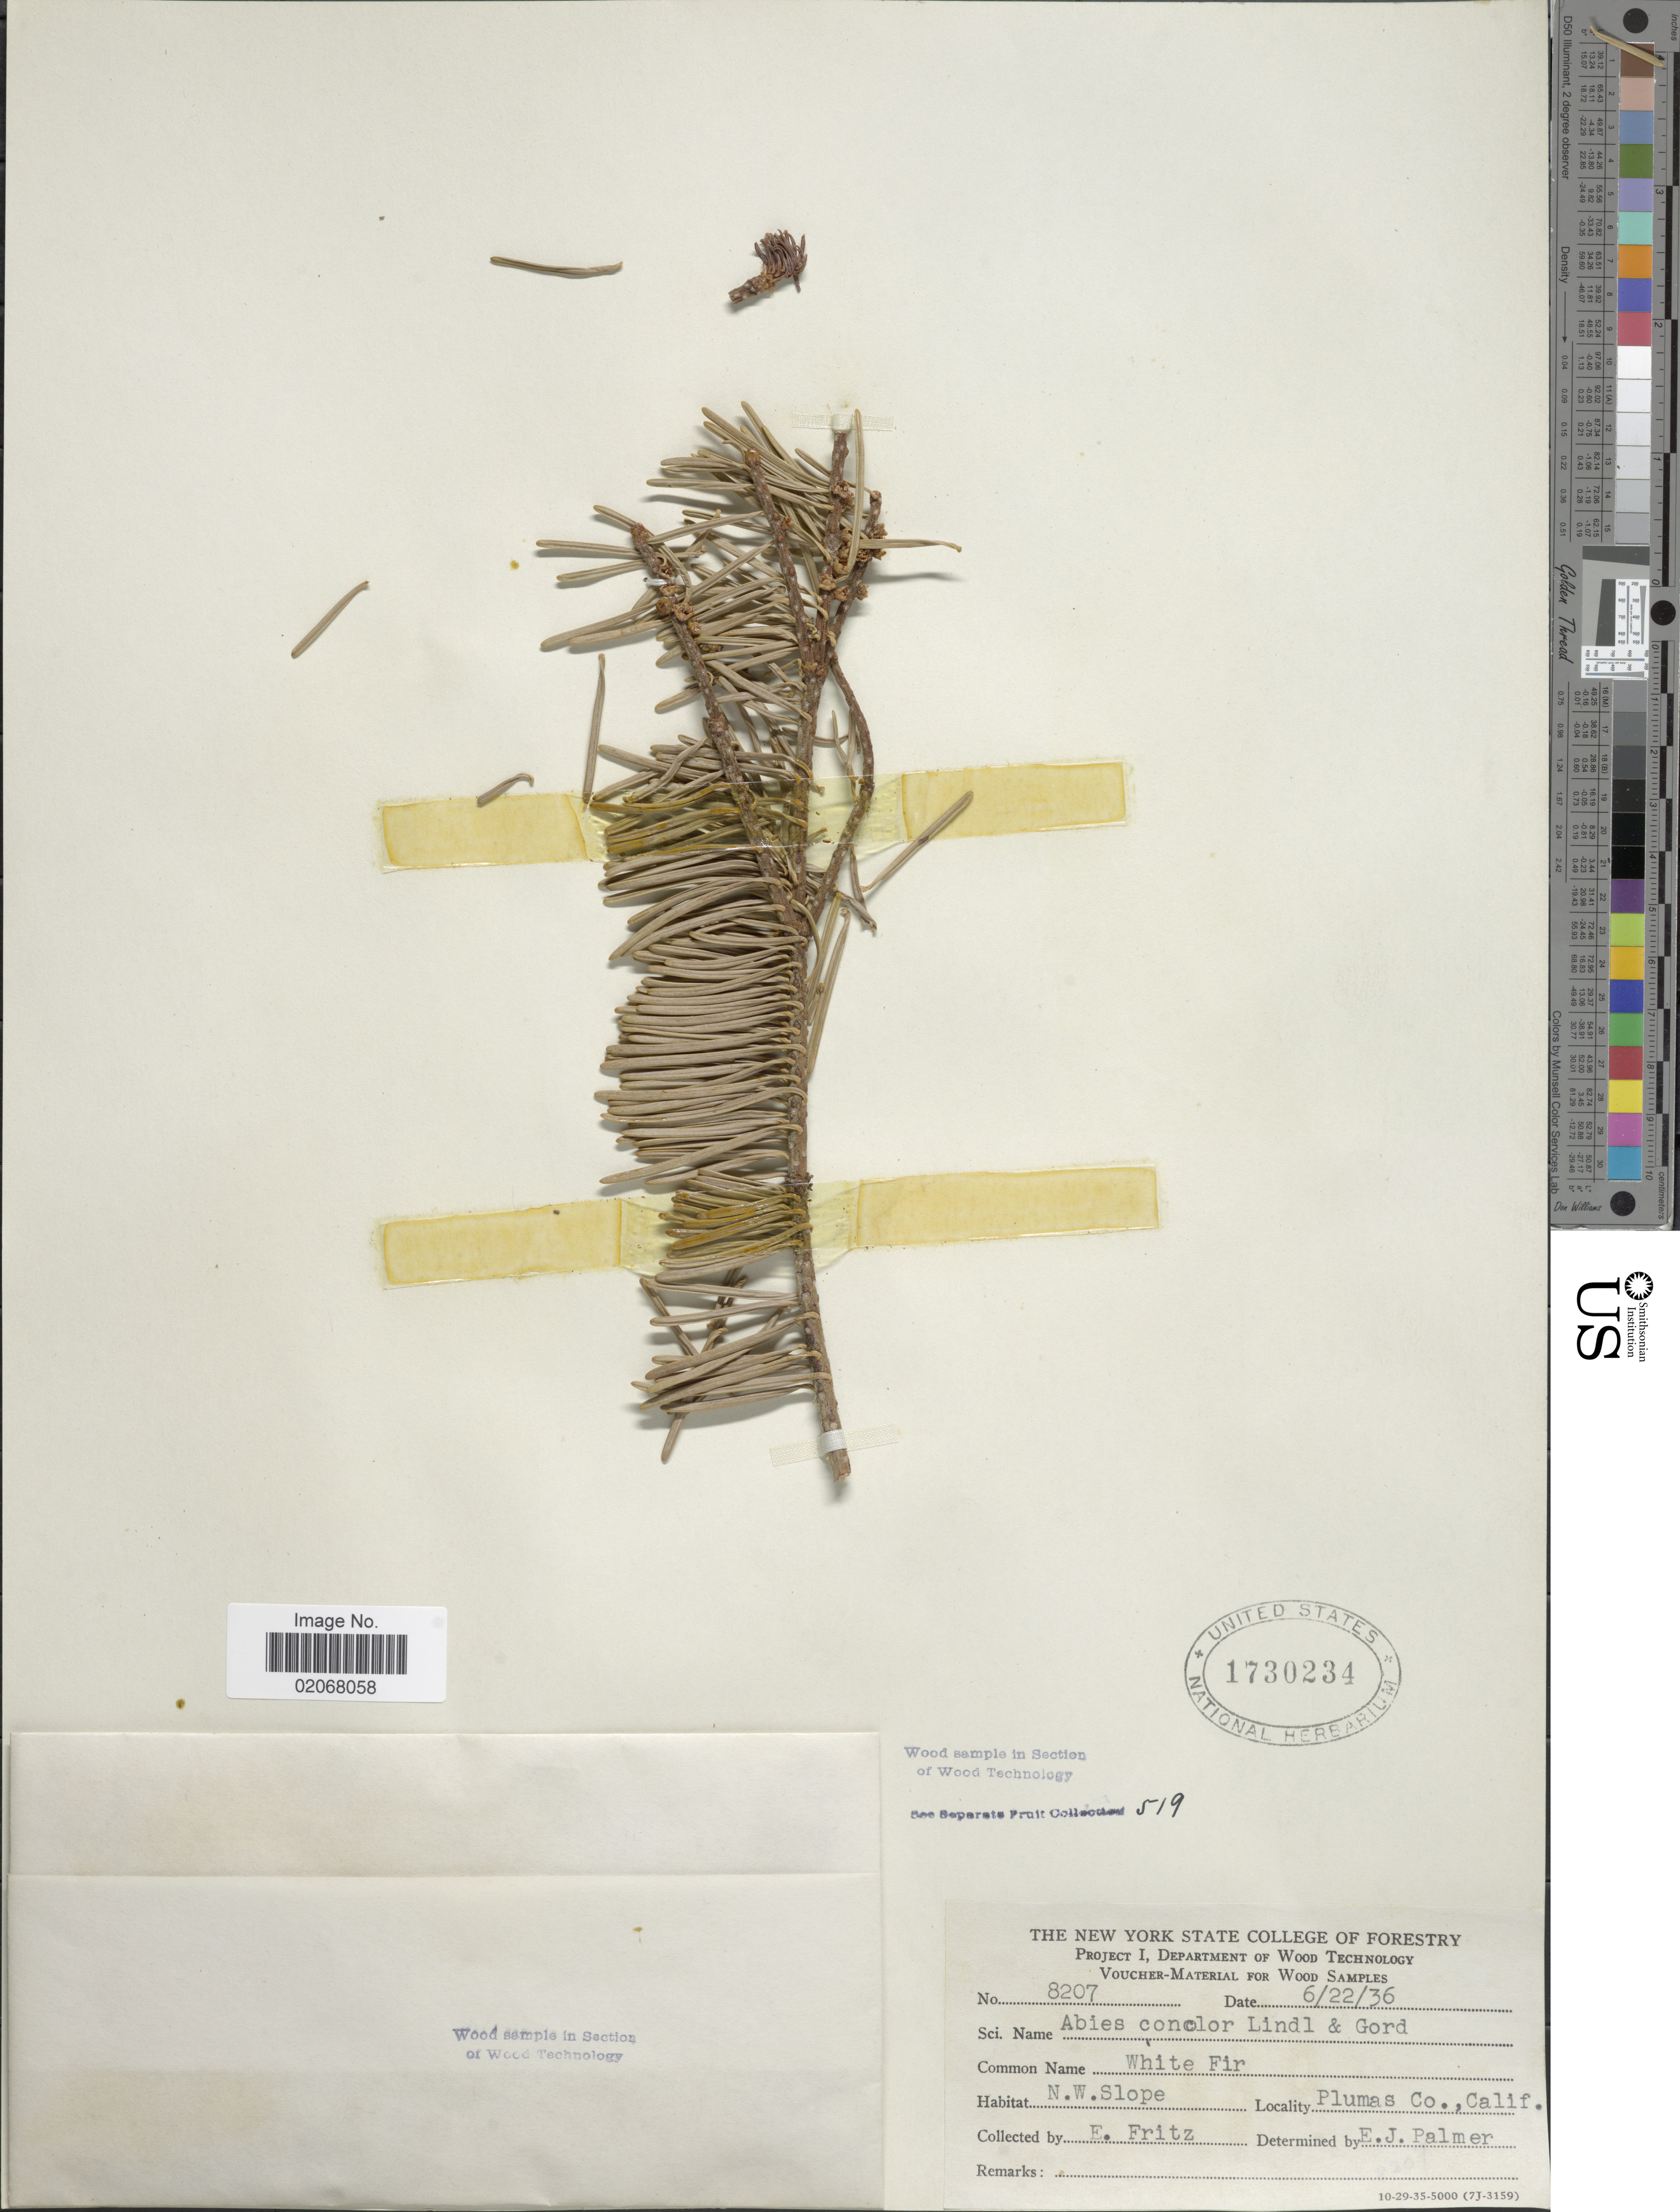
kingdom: Plantae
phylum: Tracheophyta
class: Pinopsida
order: Pinales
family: Pinaceae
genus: Abies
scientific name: Abies concolor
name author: (Gordon & Glend.) Lindl. ex Hildebr.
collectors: E. Fritz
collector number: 8207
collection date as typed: Transcribed d/m/y: 22/6/36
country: United States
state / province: California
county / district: Plumas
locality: N. W. slope Plumas Co.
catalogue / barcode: US 1730234